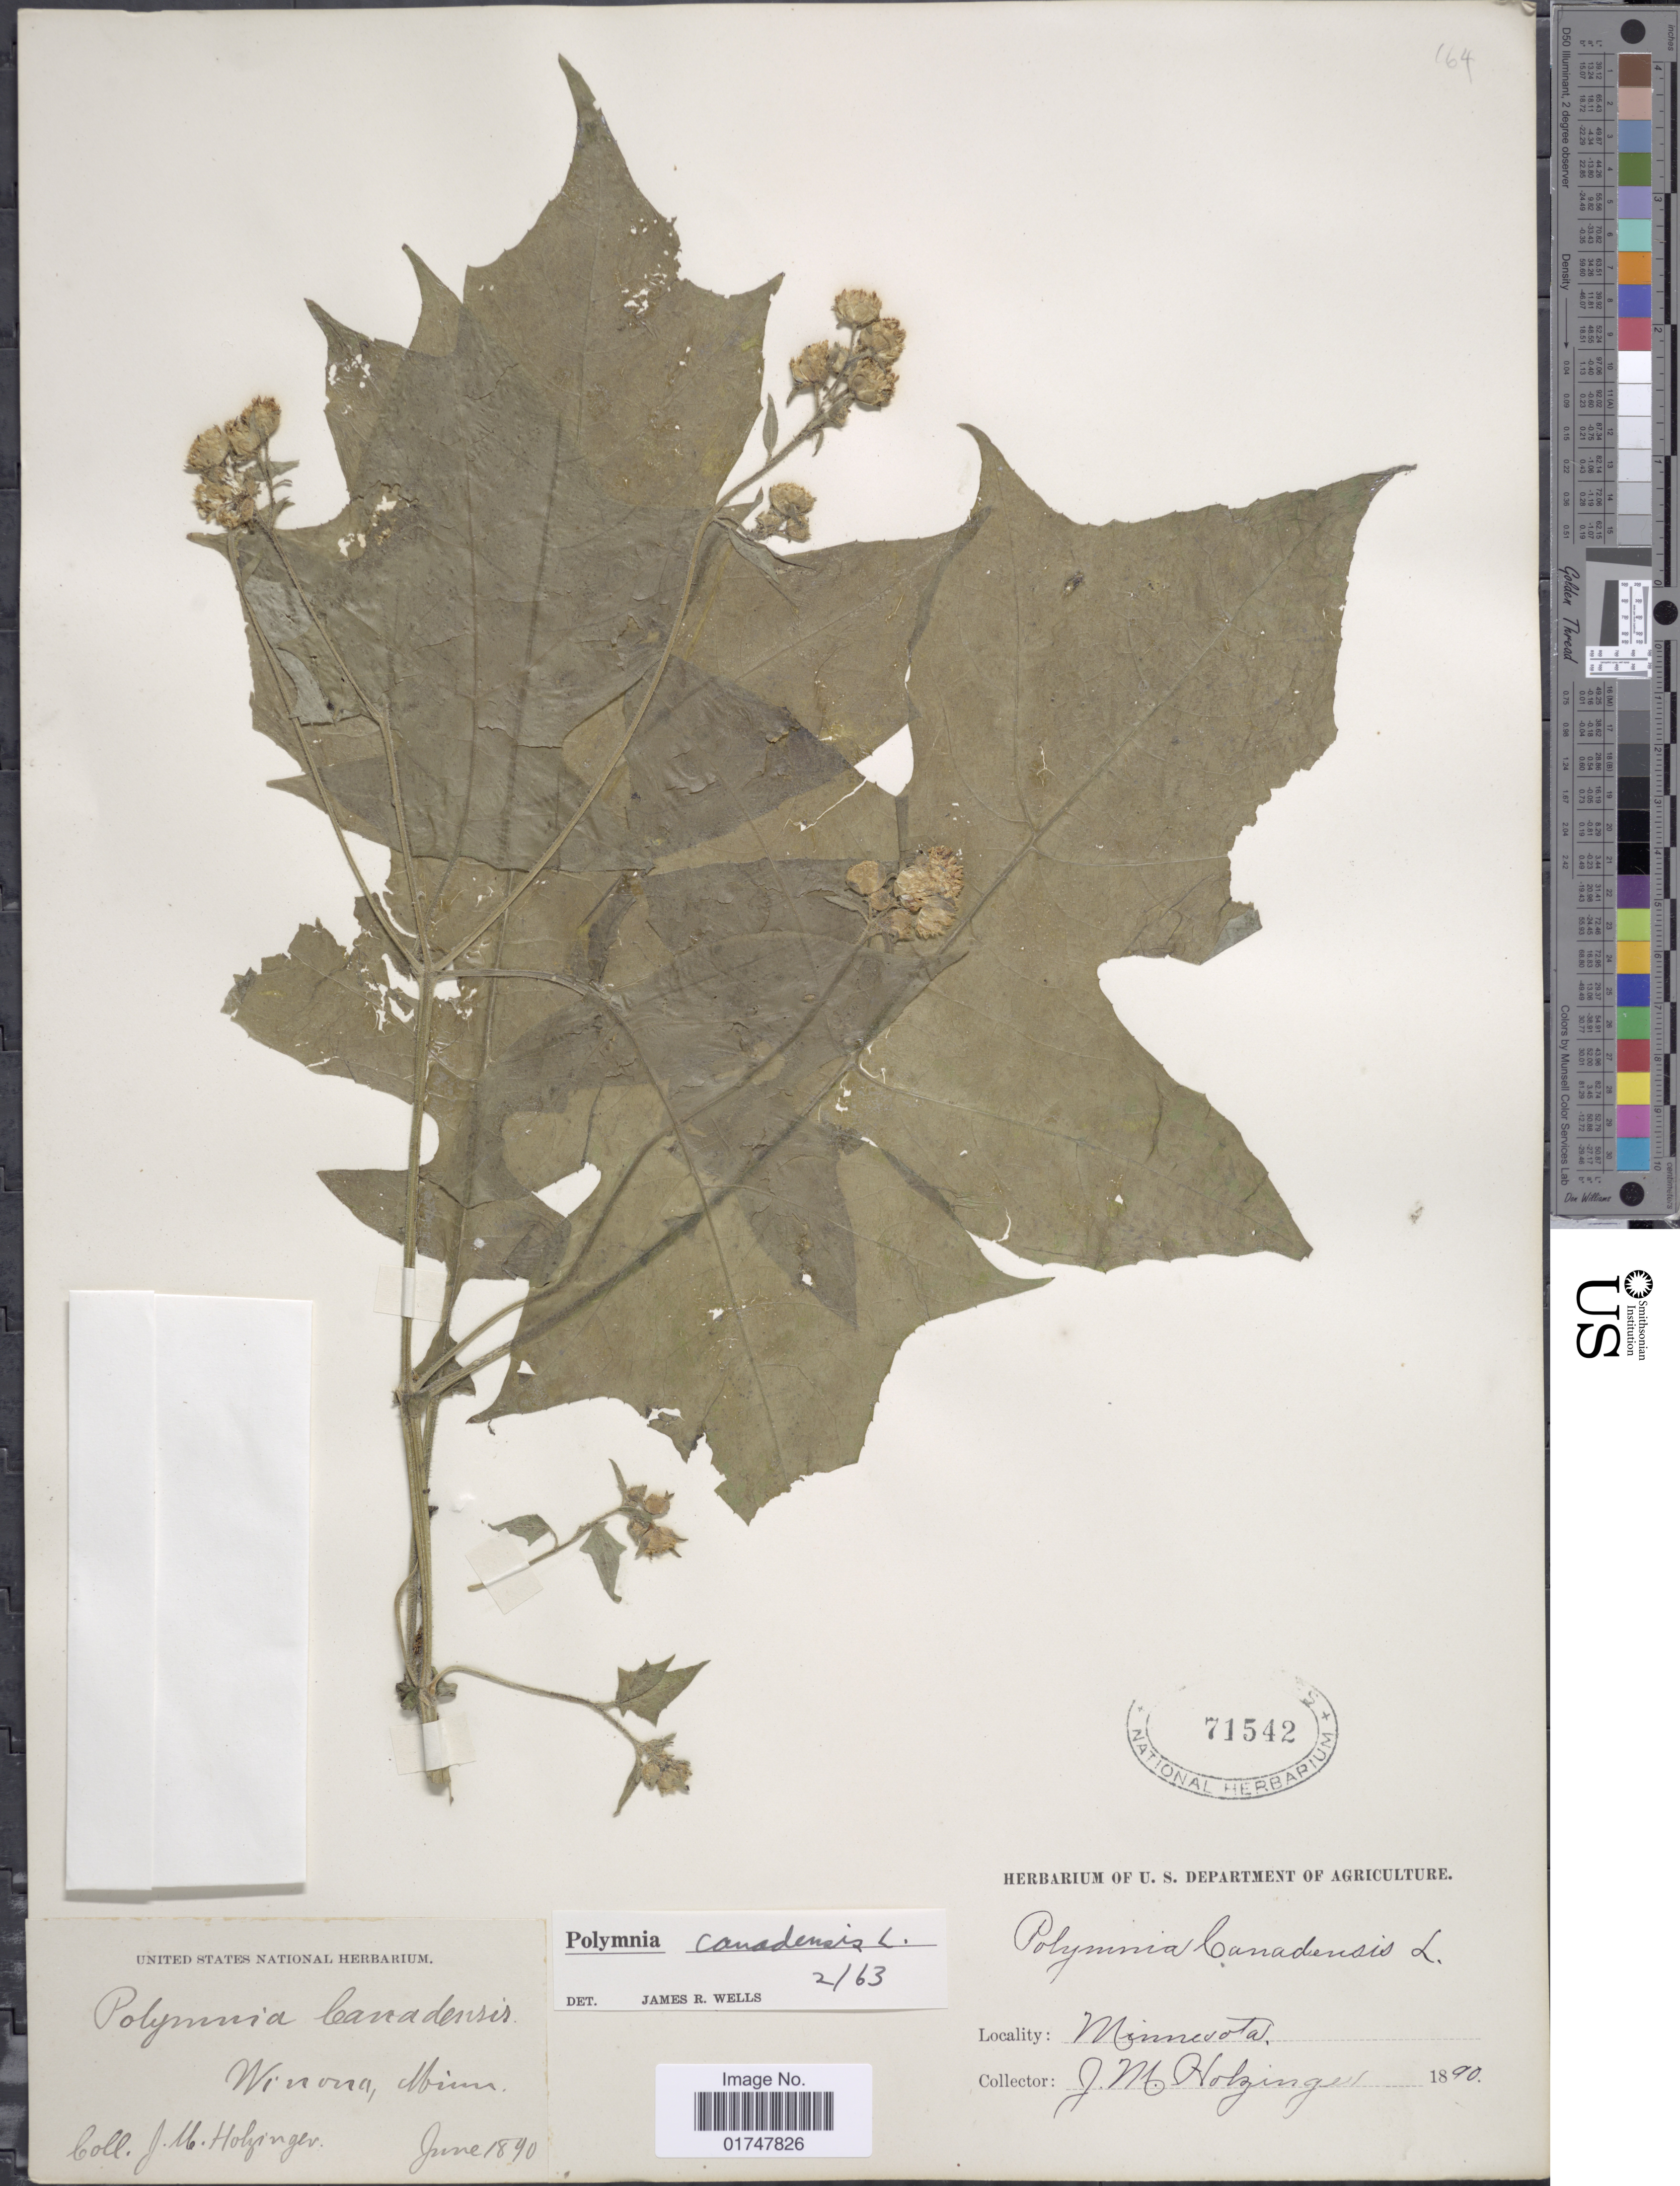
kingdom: Plantae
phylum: Tracheophyta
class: Magnoliopsida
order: Asterales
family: Asteraceae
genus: Polymnia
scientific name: Polymnia canadensis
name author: L.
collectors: J. M. Holzinger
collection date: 1890-06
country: United States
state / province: Minnesota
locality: Winona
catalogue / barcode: US 71542